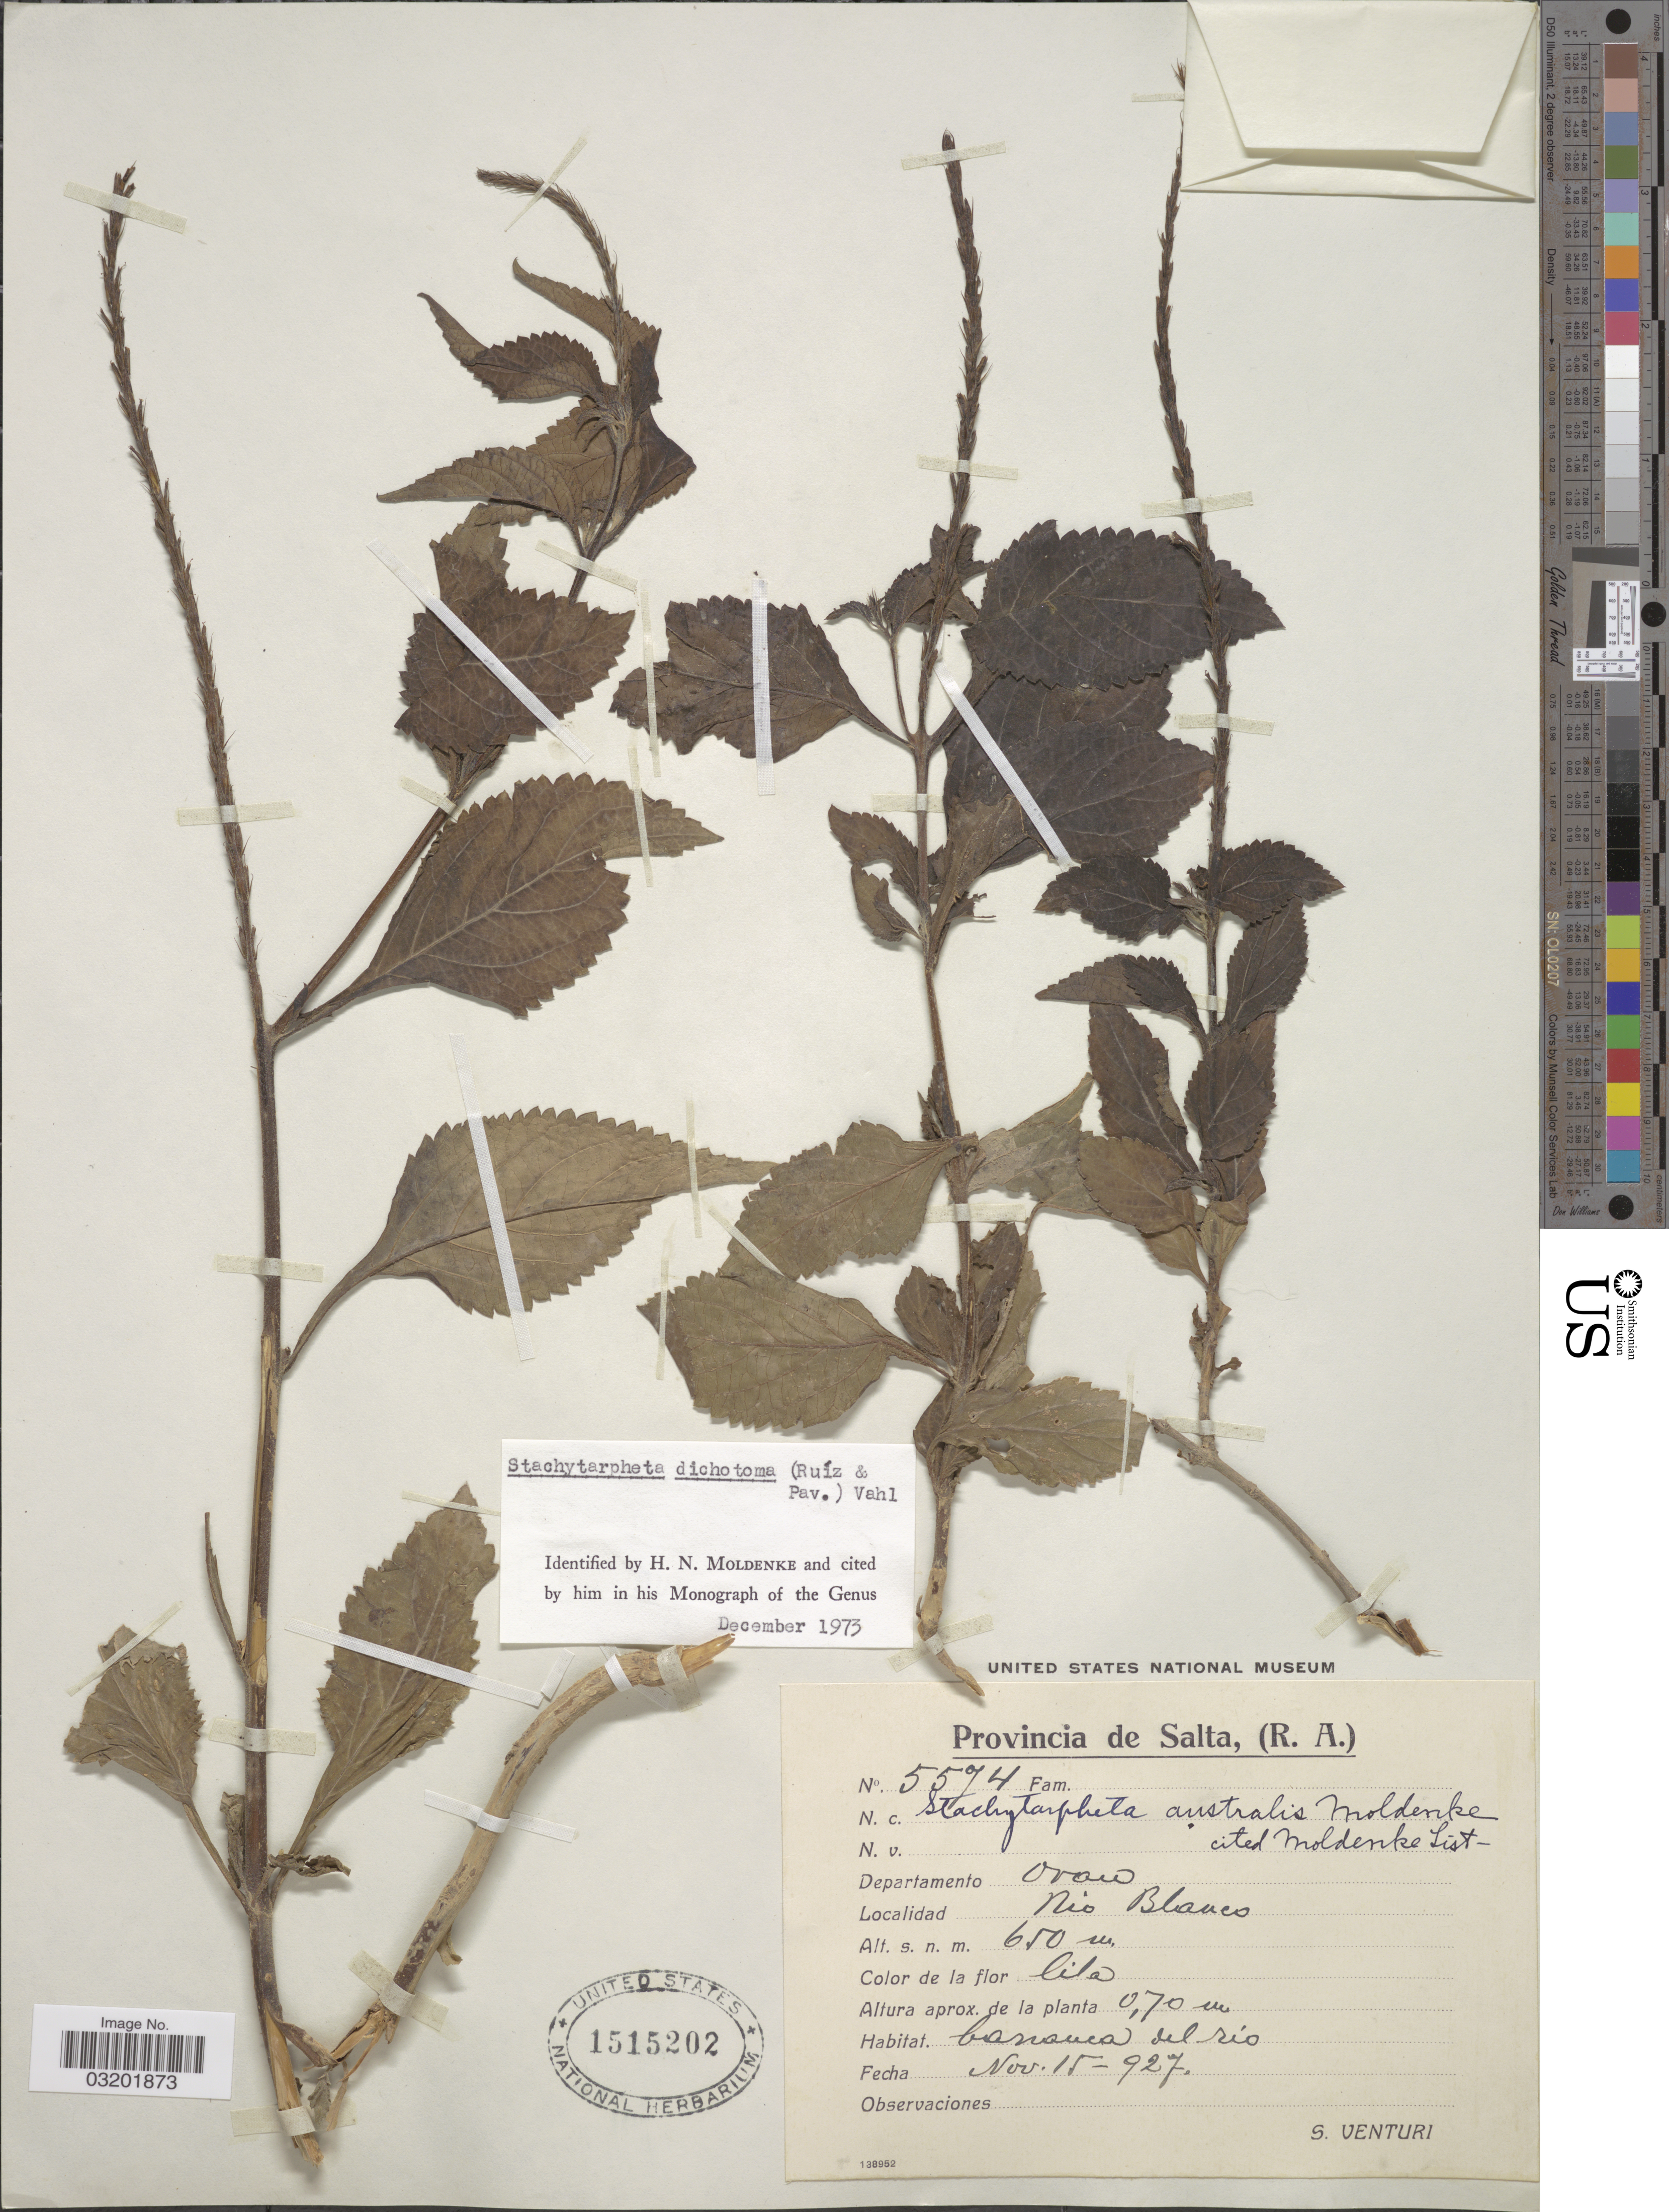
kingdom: Plantae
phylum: Tracheophyta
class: Magnoliopsida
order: Lamiales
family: Verbenaceae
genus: Stachytarpheta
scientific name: Stachytarpheta dichotoma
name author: (Ruiz & Pav.) Vahl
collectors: S. Venturi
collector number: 5574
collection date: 1927-11-15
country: Argentina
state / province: Salta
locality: Departamento Oran. Rio Blanco.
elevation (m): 650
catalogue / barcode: US 1515202